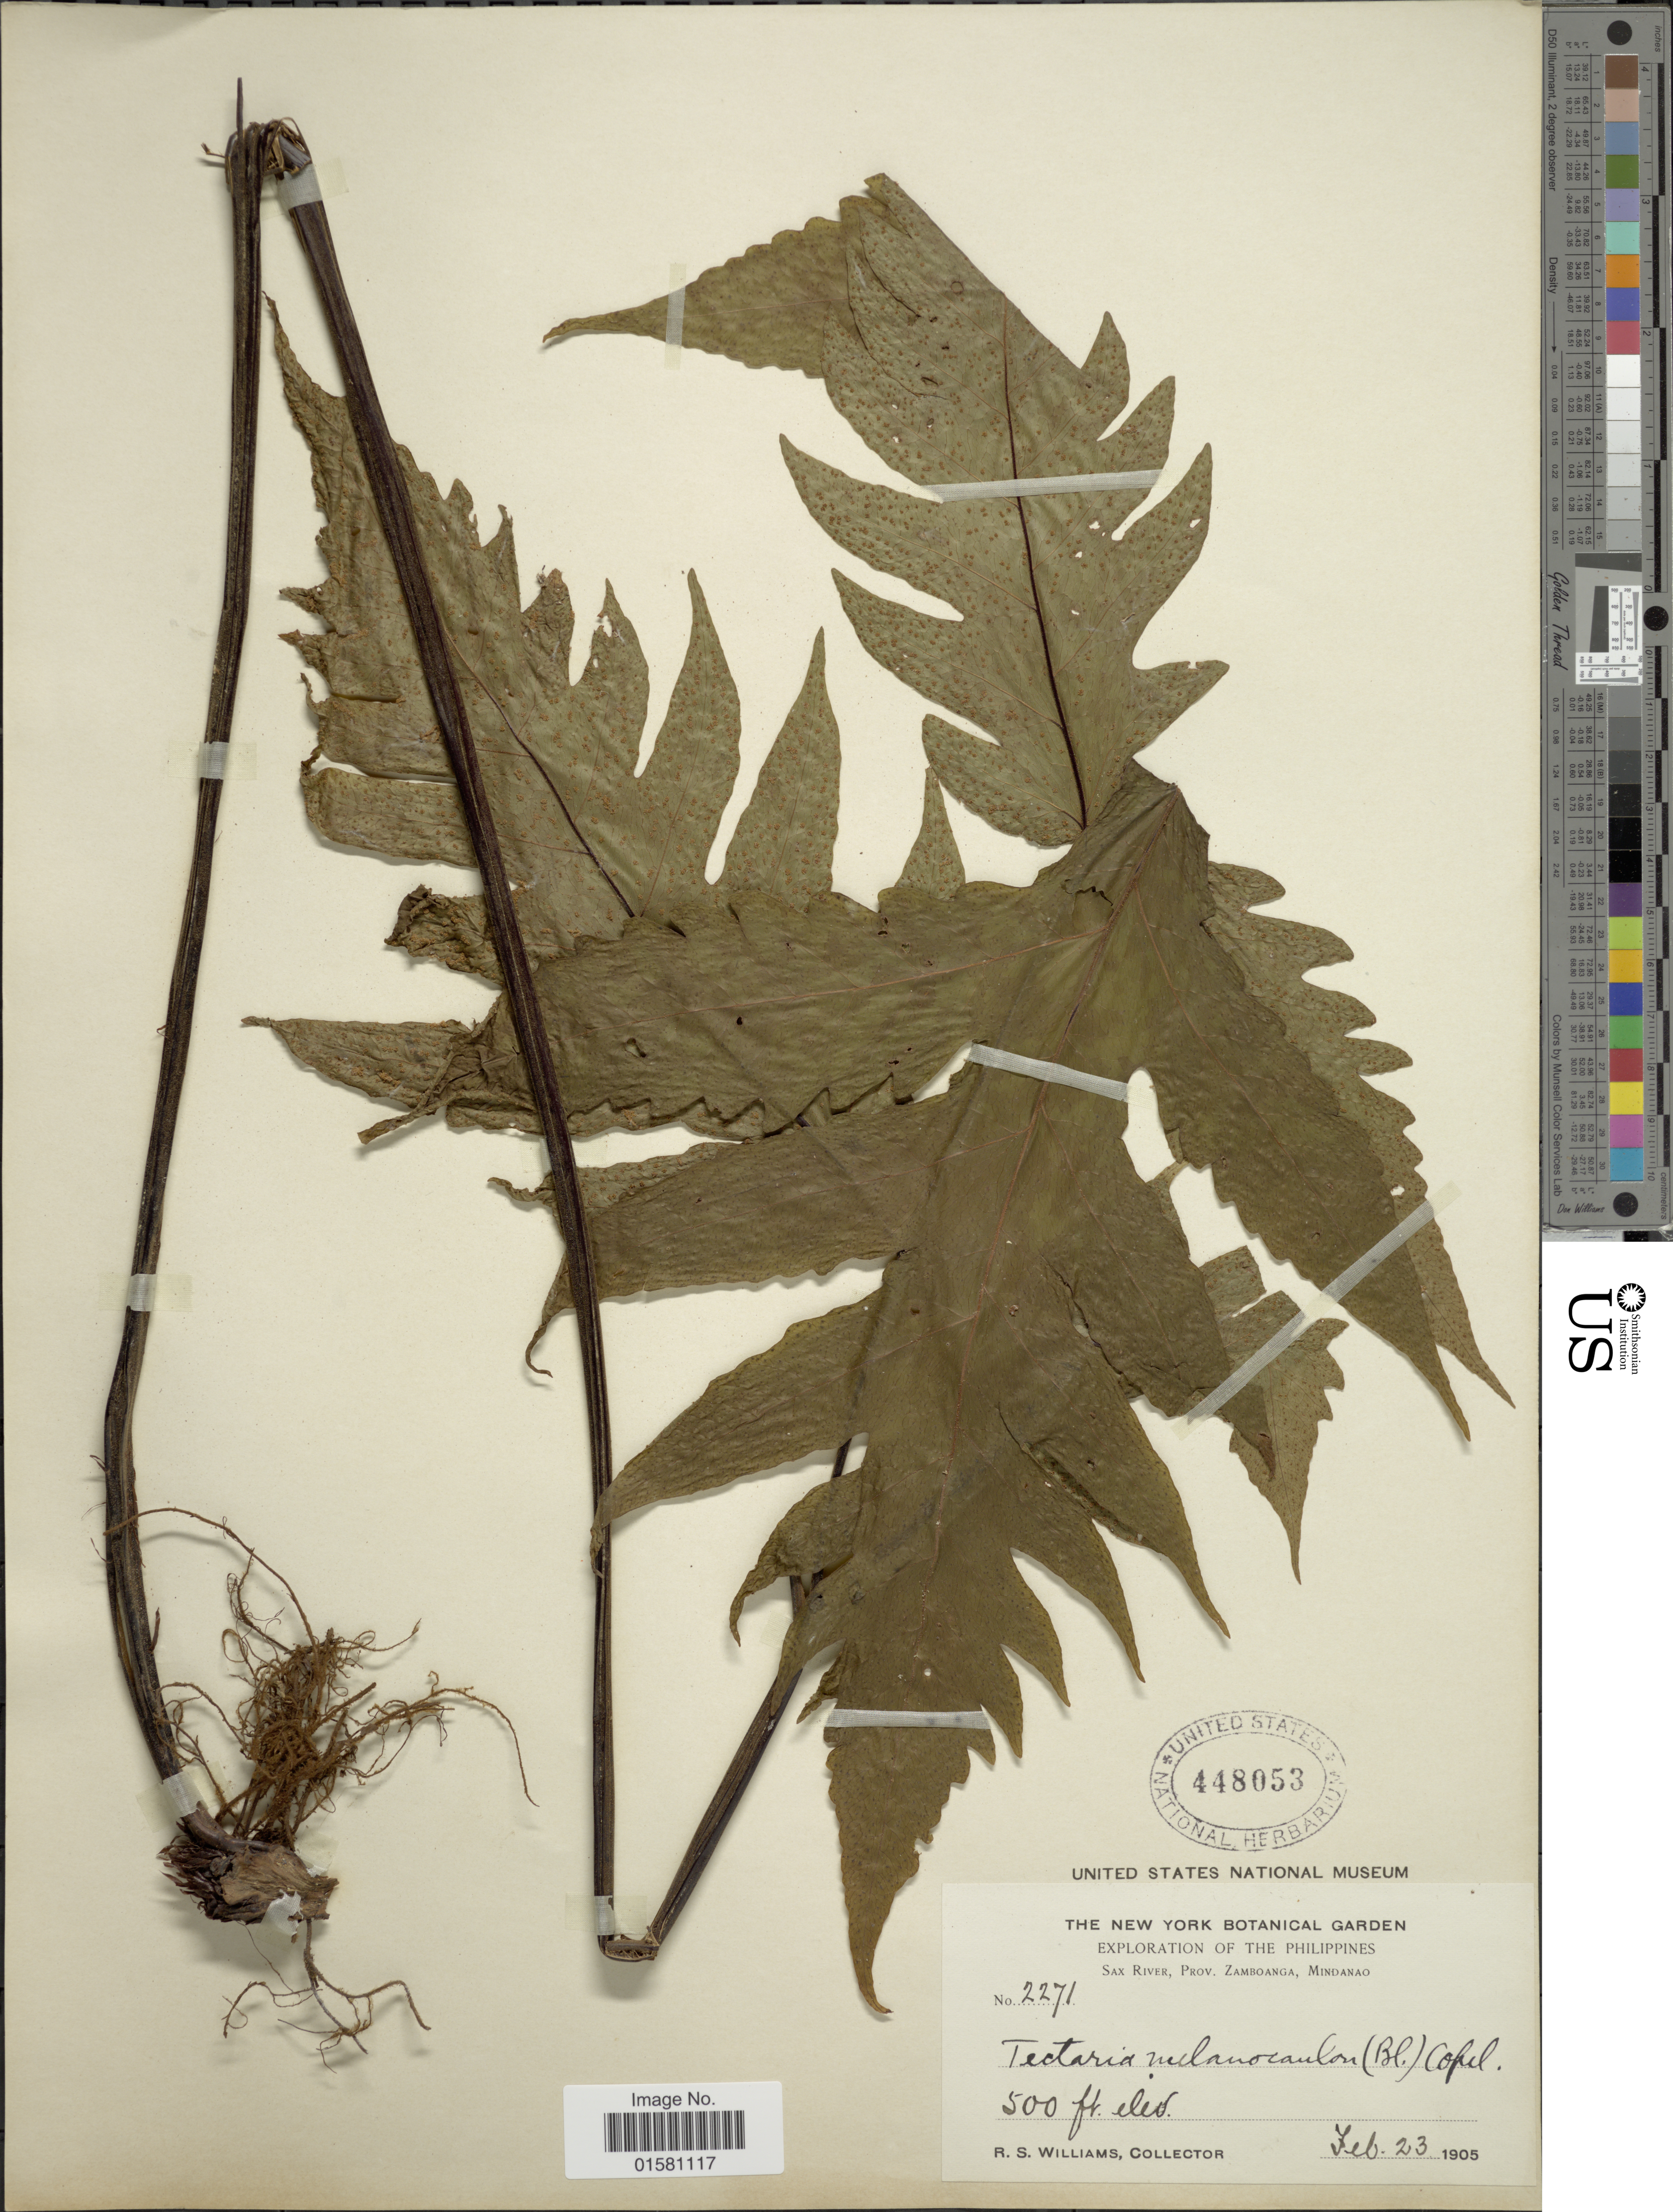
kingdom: Plantae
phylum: Tracheophyta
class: Polypodiopsida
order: Polypodiales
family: Tectariaceae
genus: Tectaria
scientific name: Tectaria melanocaulos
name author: (Bedd.) Copel.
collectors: R. S. Williams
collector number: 2271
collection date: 1905-02-23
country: Philippines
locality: Sax River, Prov. Zamboanga, Mindanao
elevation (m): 152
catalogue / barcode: US 448053